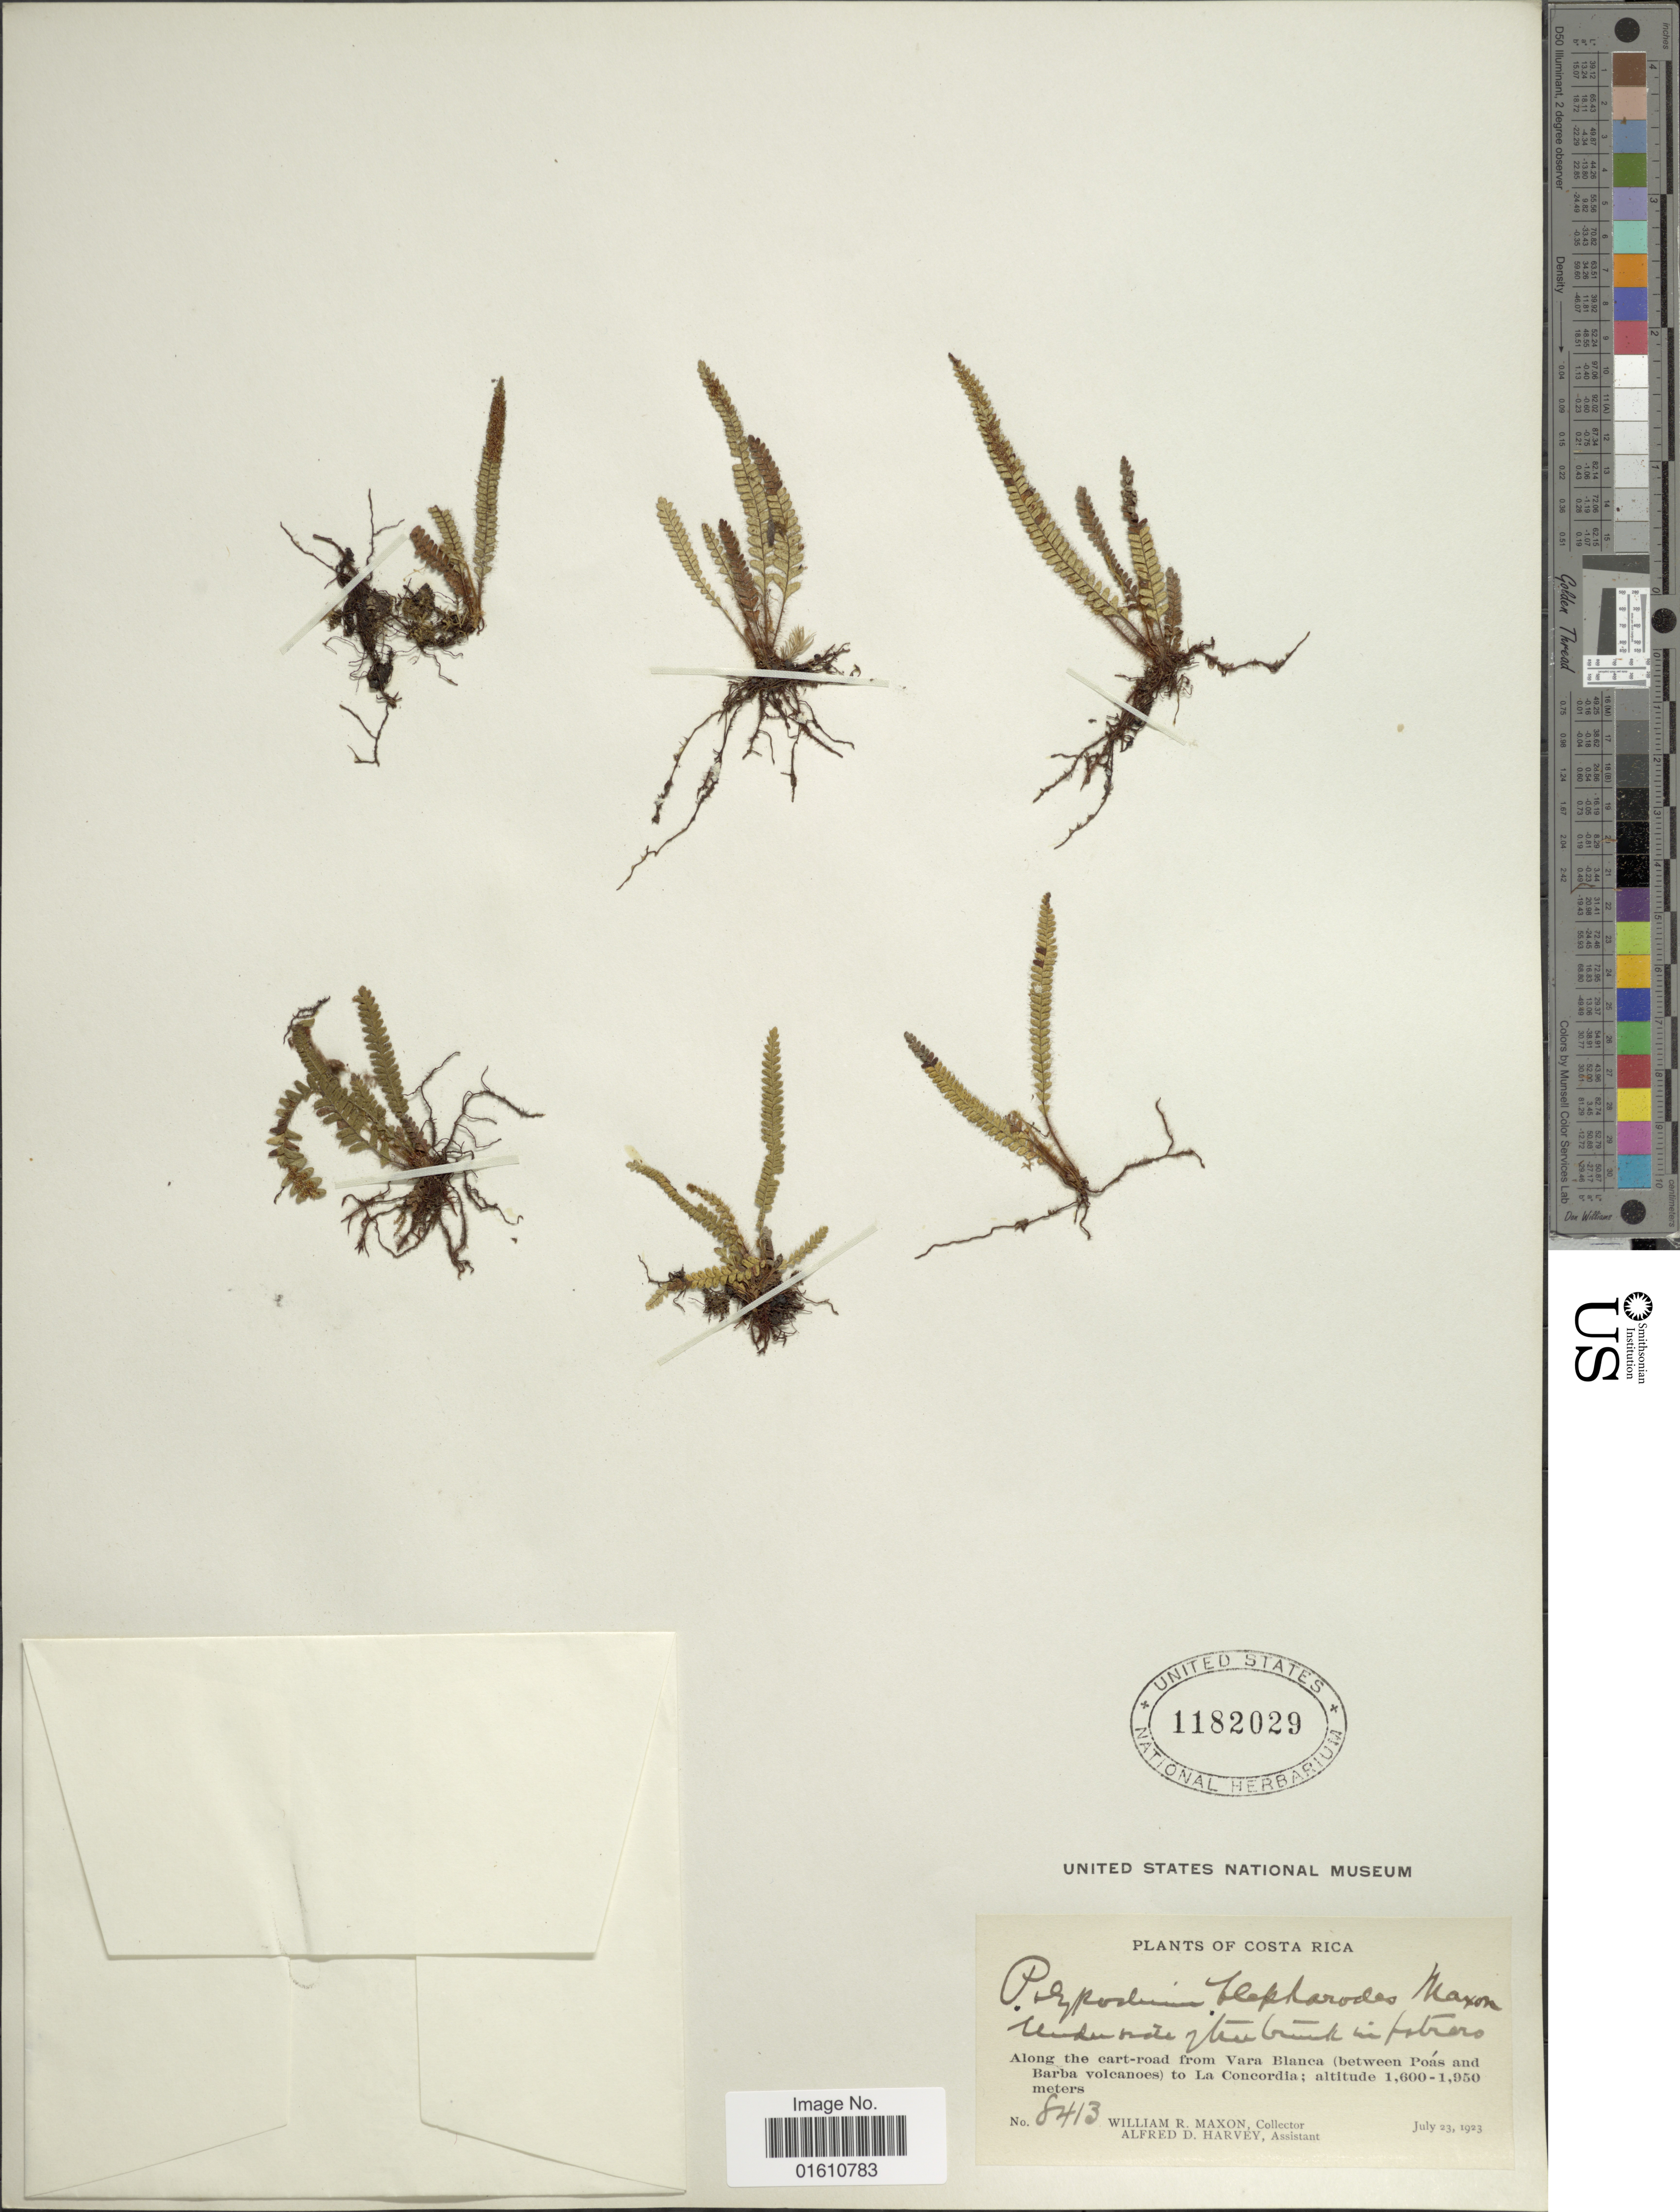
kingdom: Plantae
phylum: Tracheophyta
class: Polypodiopsida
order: Polypodiales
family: Polypodiaceae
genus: Moranopteris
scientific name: Moranopteris taenifolia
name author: (Jenman) R. Y. Hirai & J. Prado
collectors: W. R. Maxon & A. D. Harvey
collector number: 8413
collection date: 1923-07-23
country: Costa Rica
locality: Along the cart-road from Vara Blanca (between Poas and Barba volcanoes) to La Concordia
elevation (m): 1600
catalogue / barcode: US 1182029